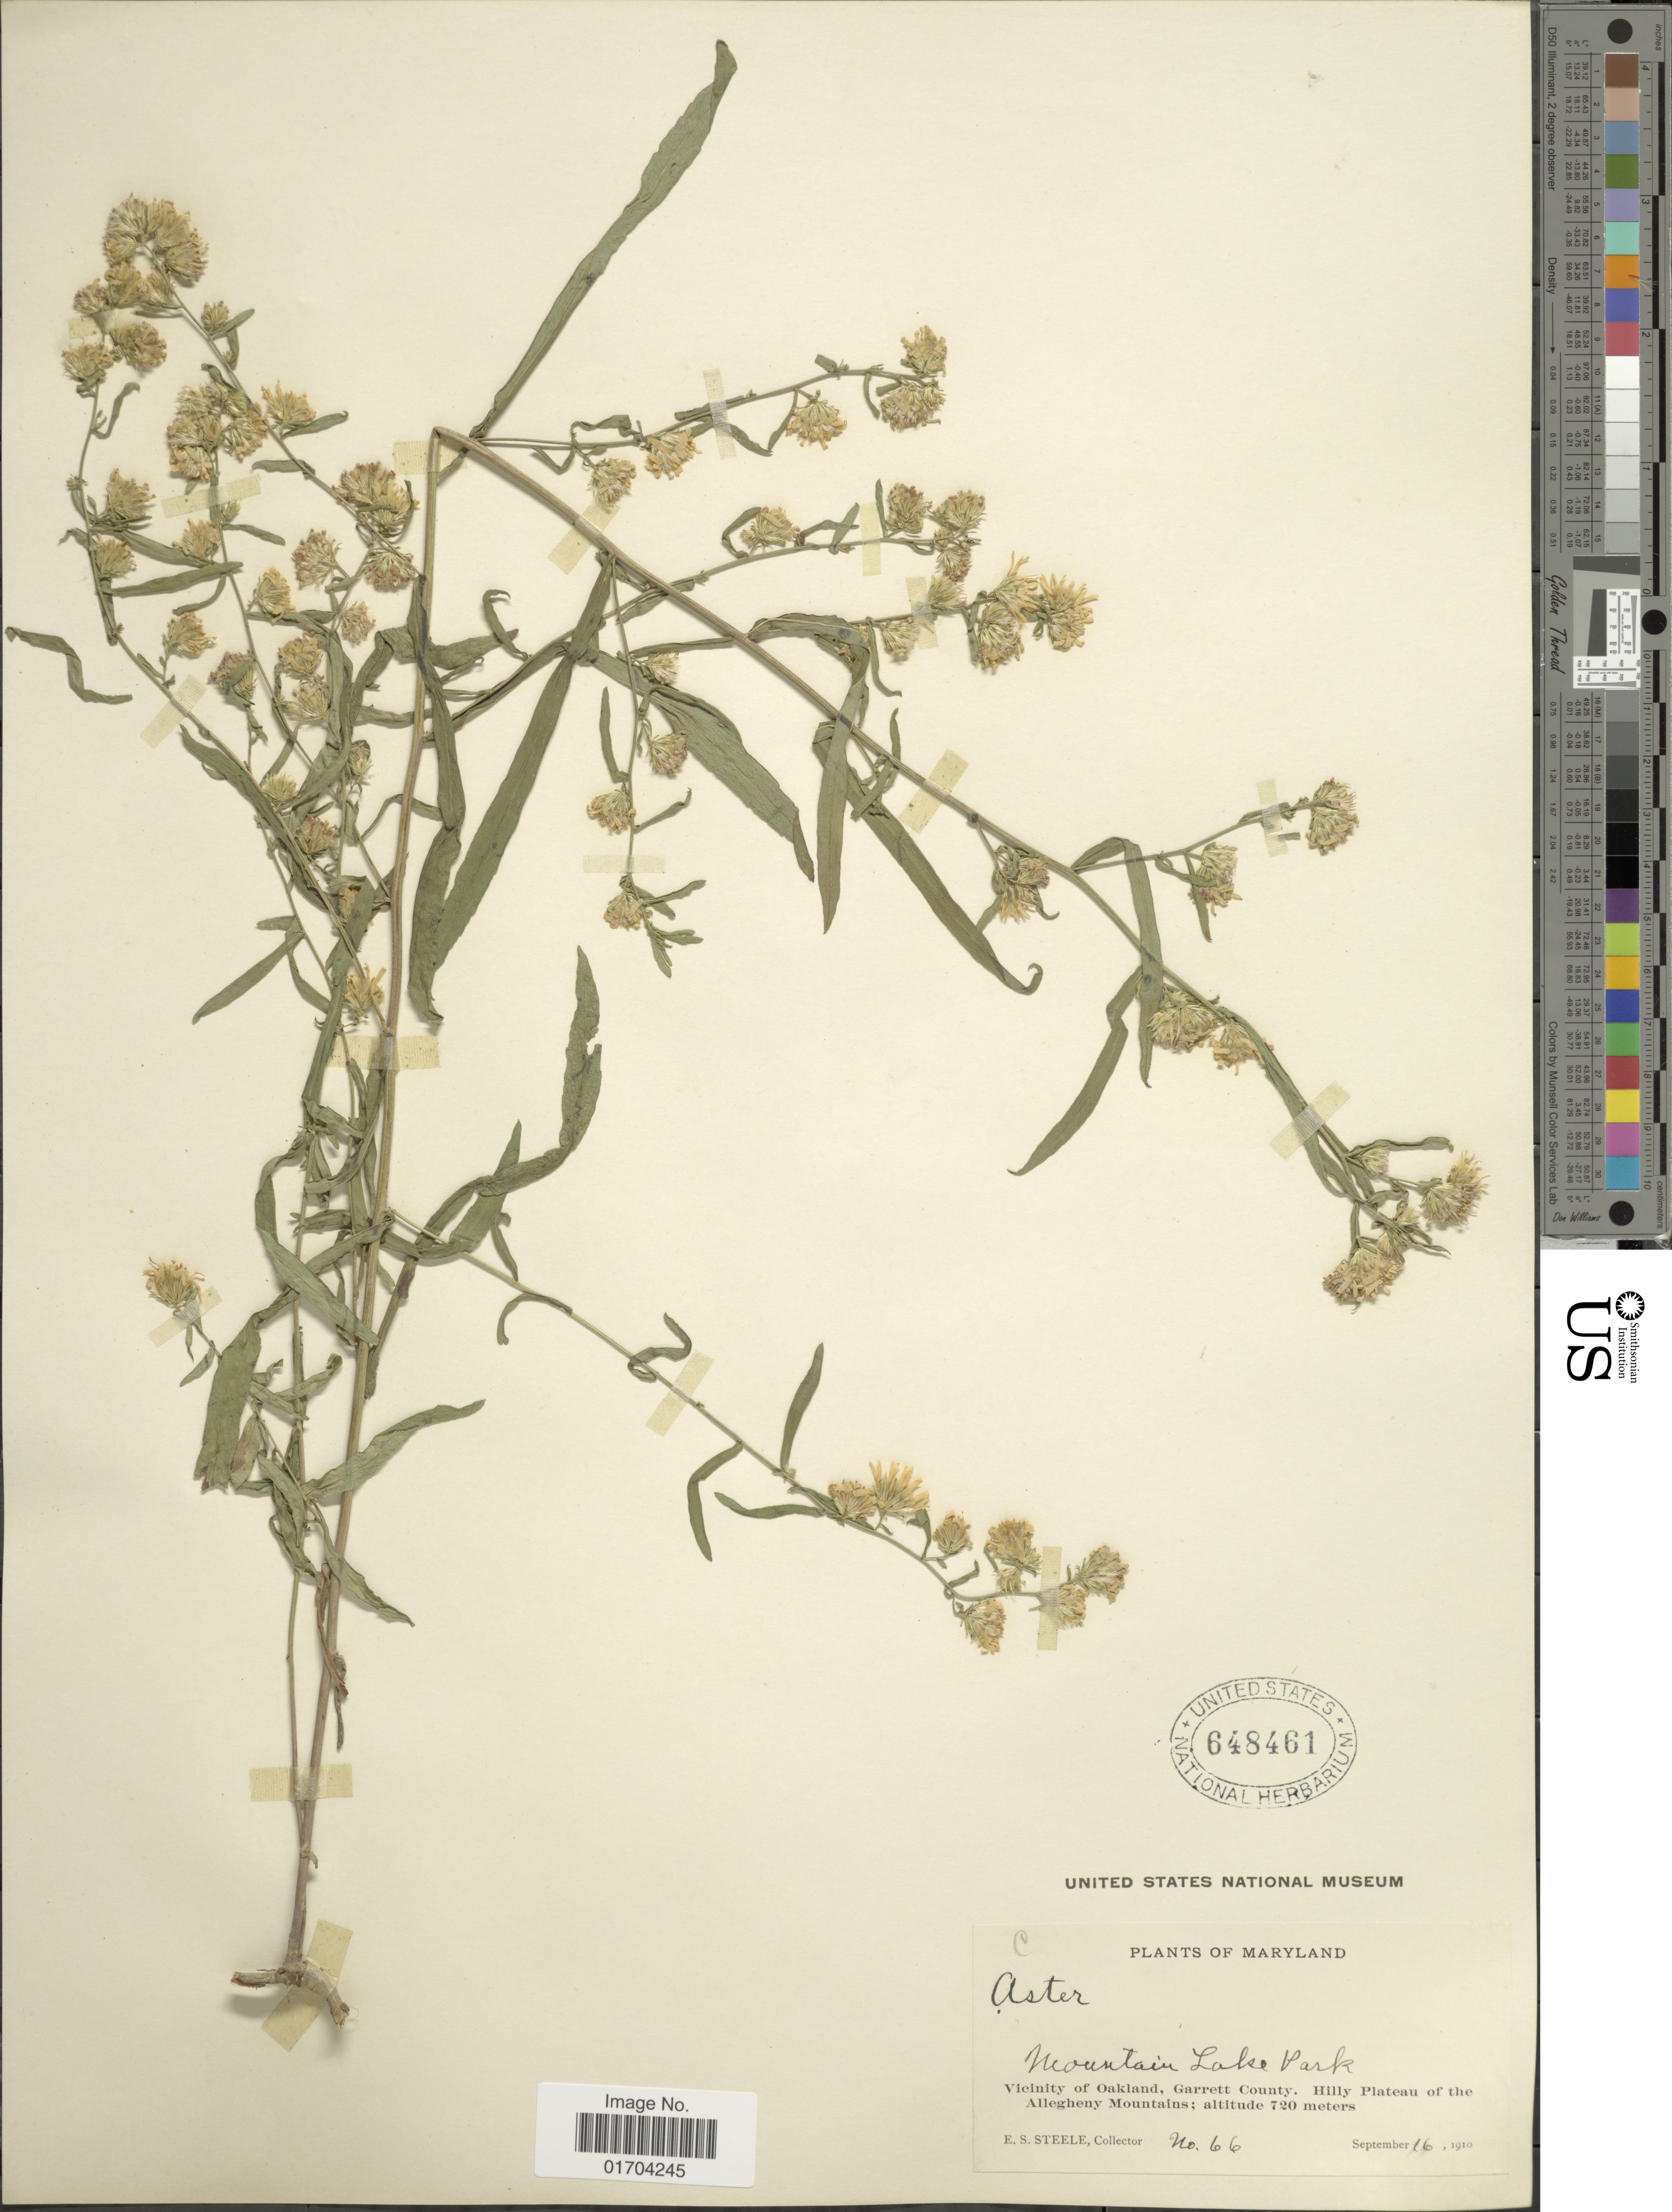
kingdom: Plantae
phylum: Tracheophyta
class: Magnoliopsida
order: Asterales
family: Asteraceae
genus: Symphyotrichum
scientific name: Symphyotrichum sp.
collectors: E. Steele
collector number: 66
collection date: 1910-09-16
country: United States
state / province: Maryland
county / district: Garrett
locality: Mountain Lake Park, Vicinity of Oakland, Garrett County. Hilly Plateau of the Allegheny Mountains.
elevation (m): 720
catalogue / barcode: US 648461